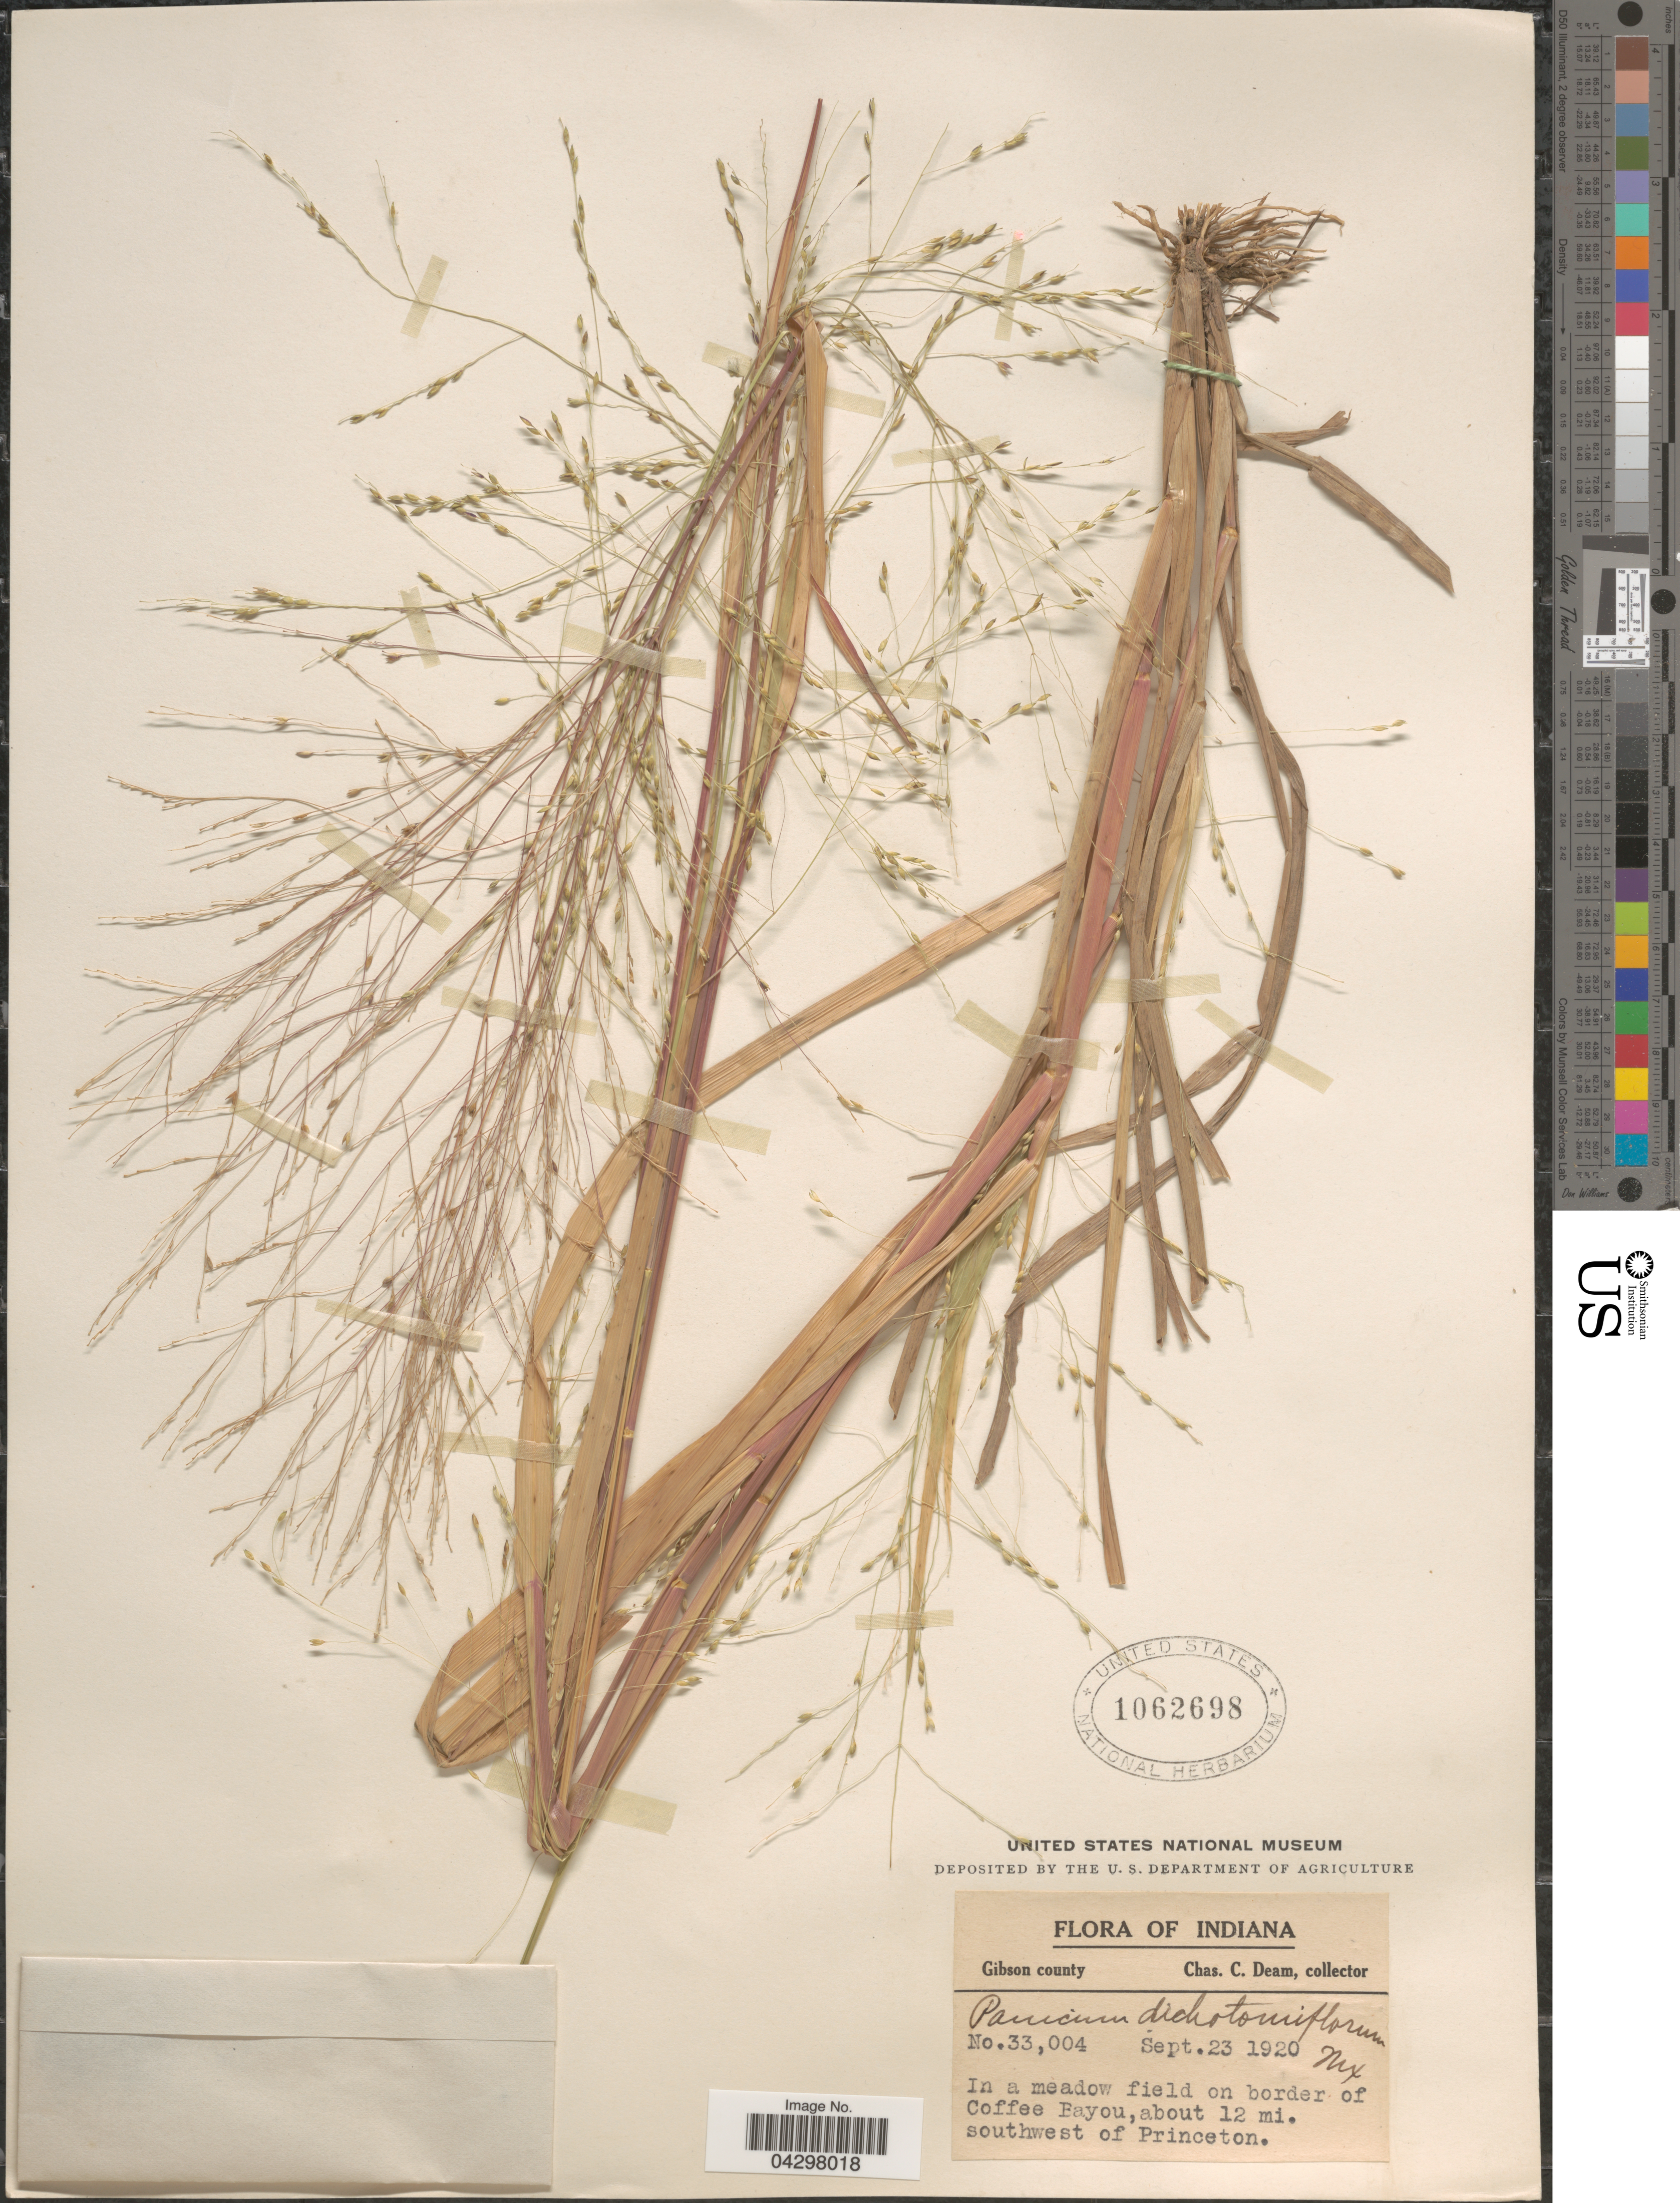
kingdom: Plantae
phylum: Tracheophyta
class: Liliopsida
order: Poales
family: Poaceae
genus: Panicum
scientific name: Panicum dichotomiflorum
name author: Michx.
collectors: C. C. Deam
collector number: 33004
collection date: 1920-09-23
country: United States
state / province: Indiana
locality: Gibson county. In a meadow field on border of Coffee Bayou, about 12 mi. southwest of Princeton.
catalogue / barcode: US 1062698